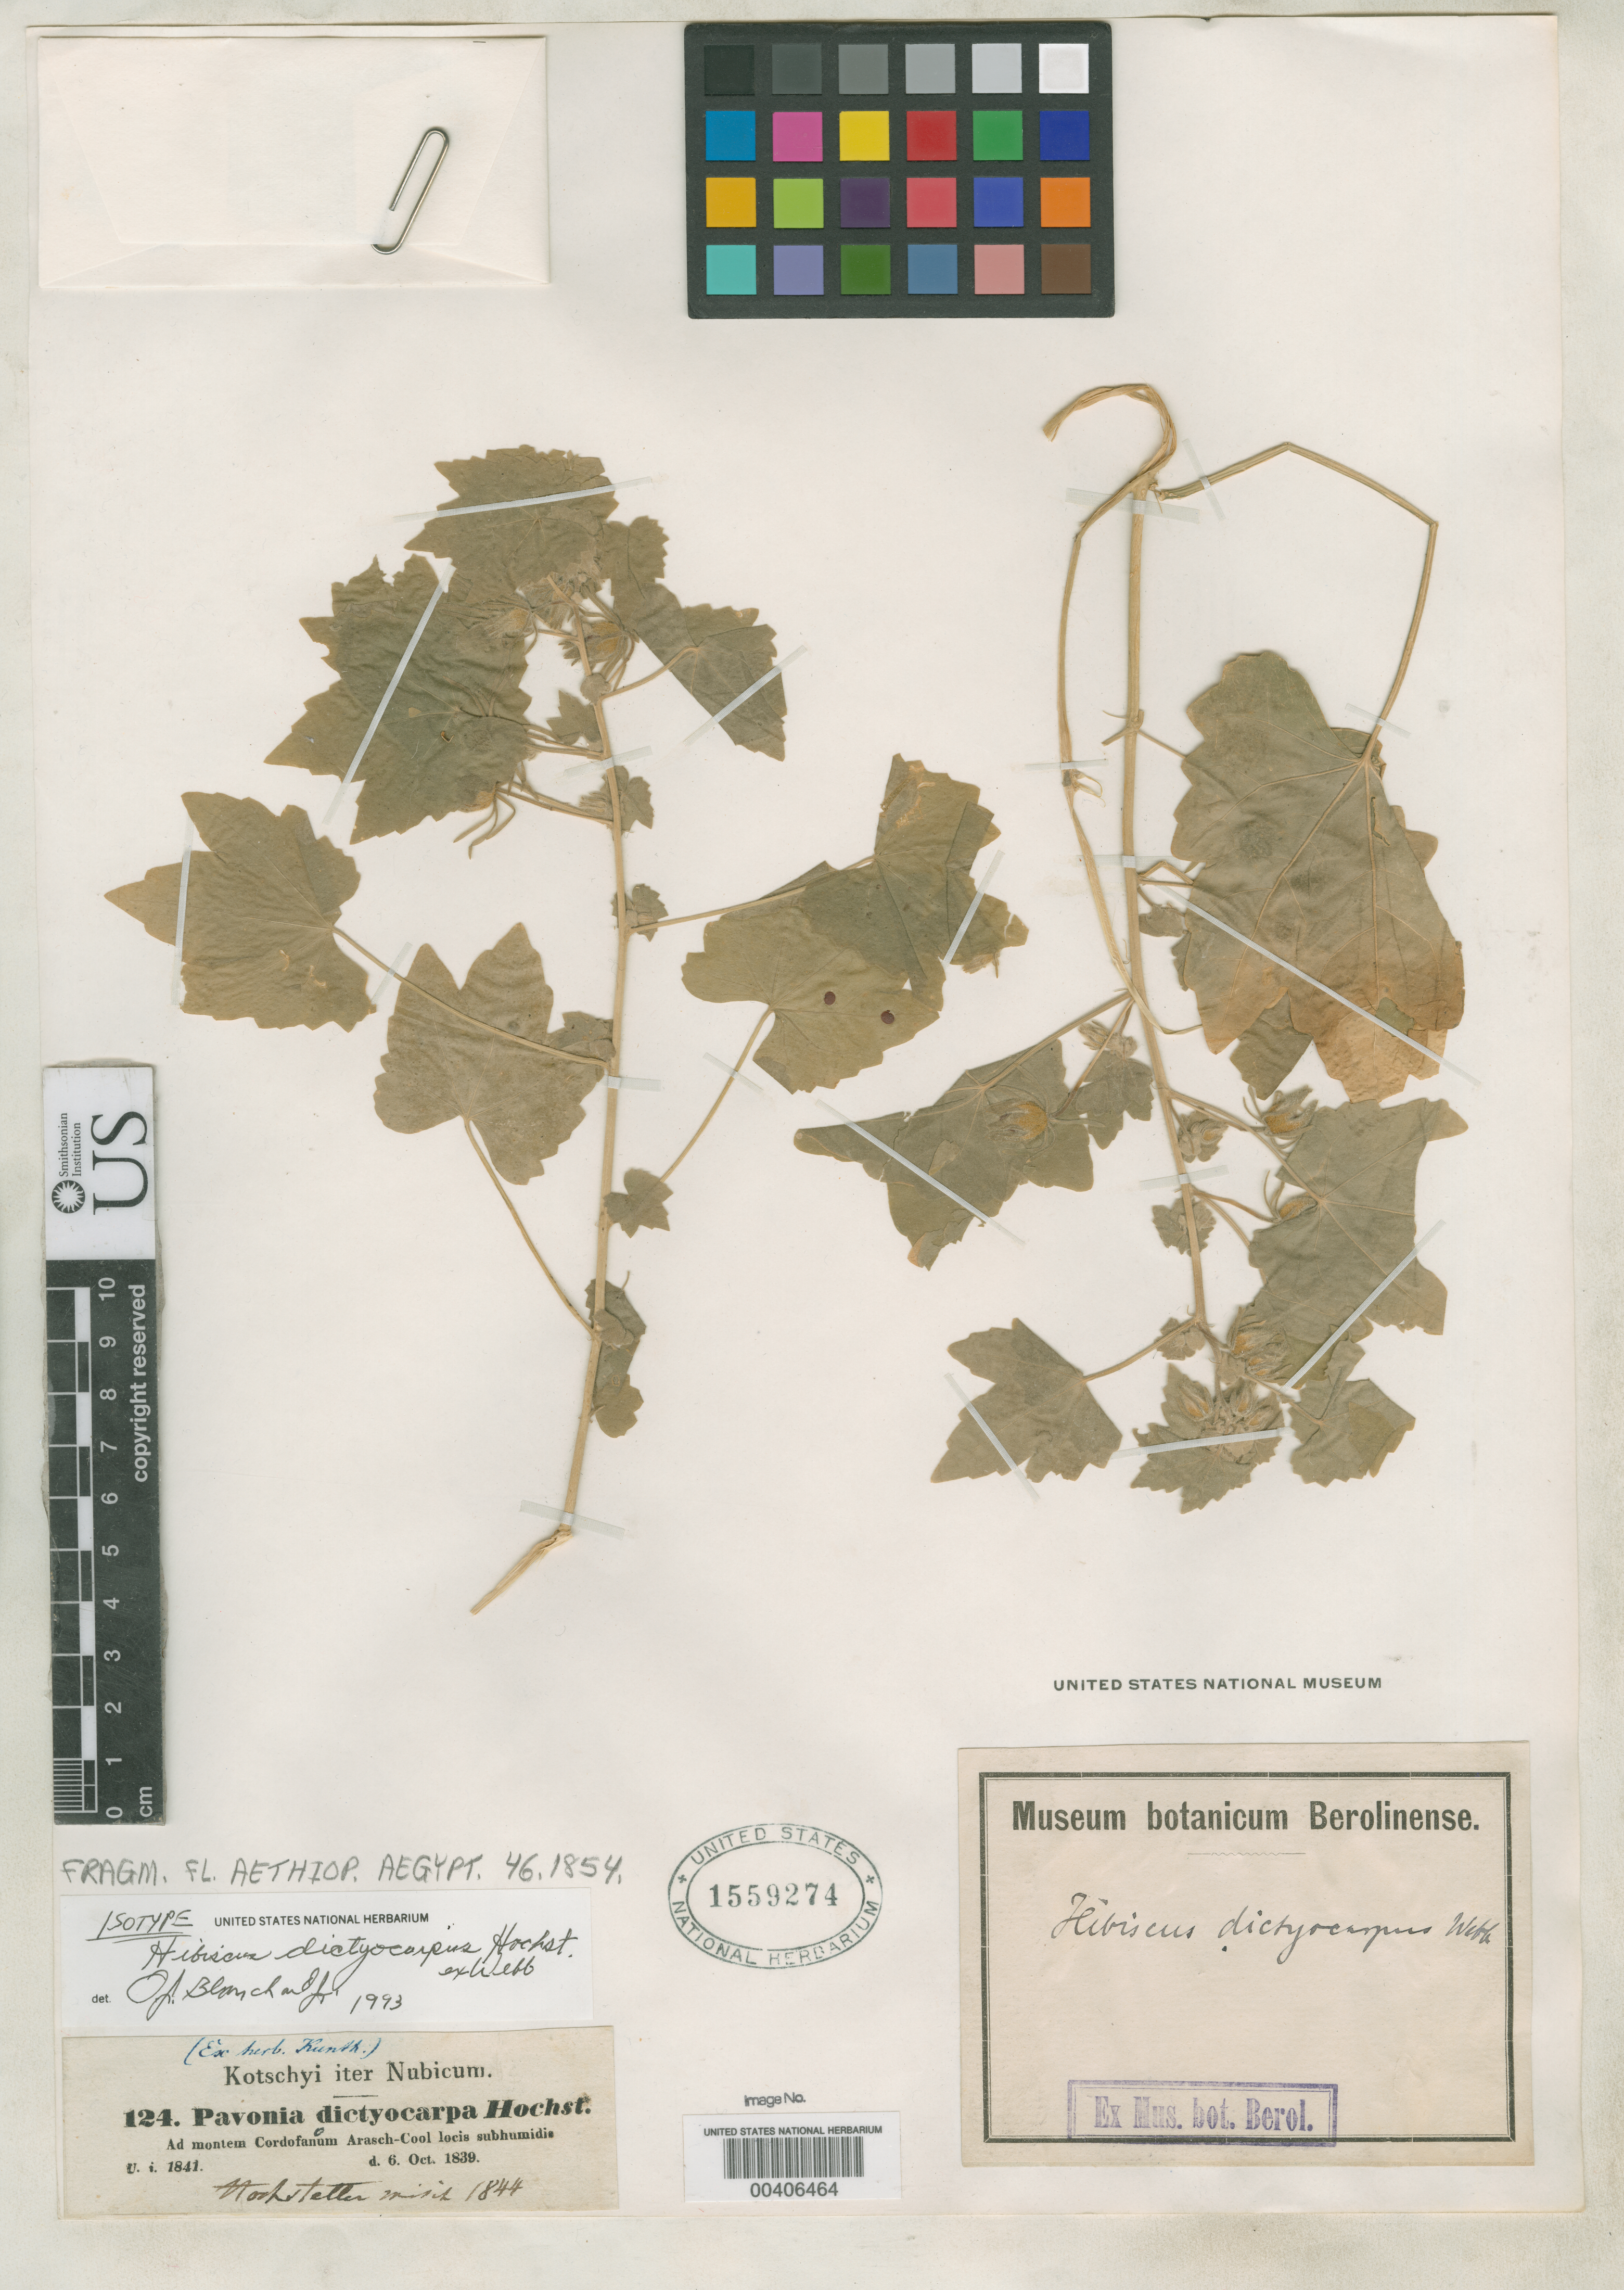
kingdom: Plantae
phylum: Tracheophyta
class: Magnoliopsida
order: Malvales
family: Malvaceae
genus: Hibiscus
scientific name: Hibiscus dictyocarpus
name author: Hochst. ex Webb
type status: Isotype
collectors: K. G. Kotschy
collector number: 124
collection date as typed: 06 Oct 1839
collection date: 1839-10-06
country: Sudan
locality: Ad montem Cordofanum Arasch-cool locis subhumidis.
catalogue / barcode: US 1559274